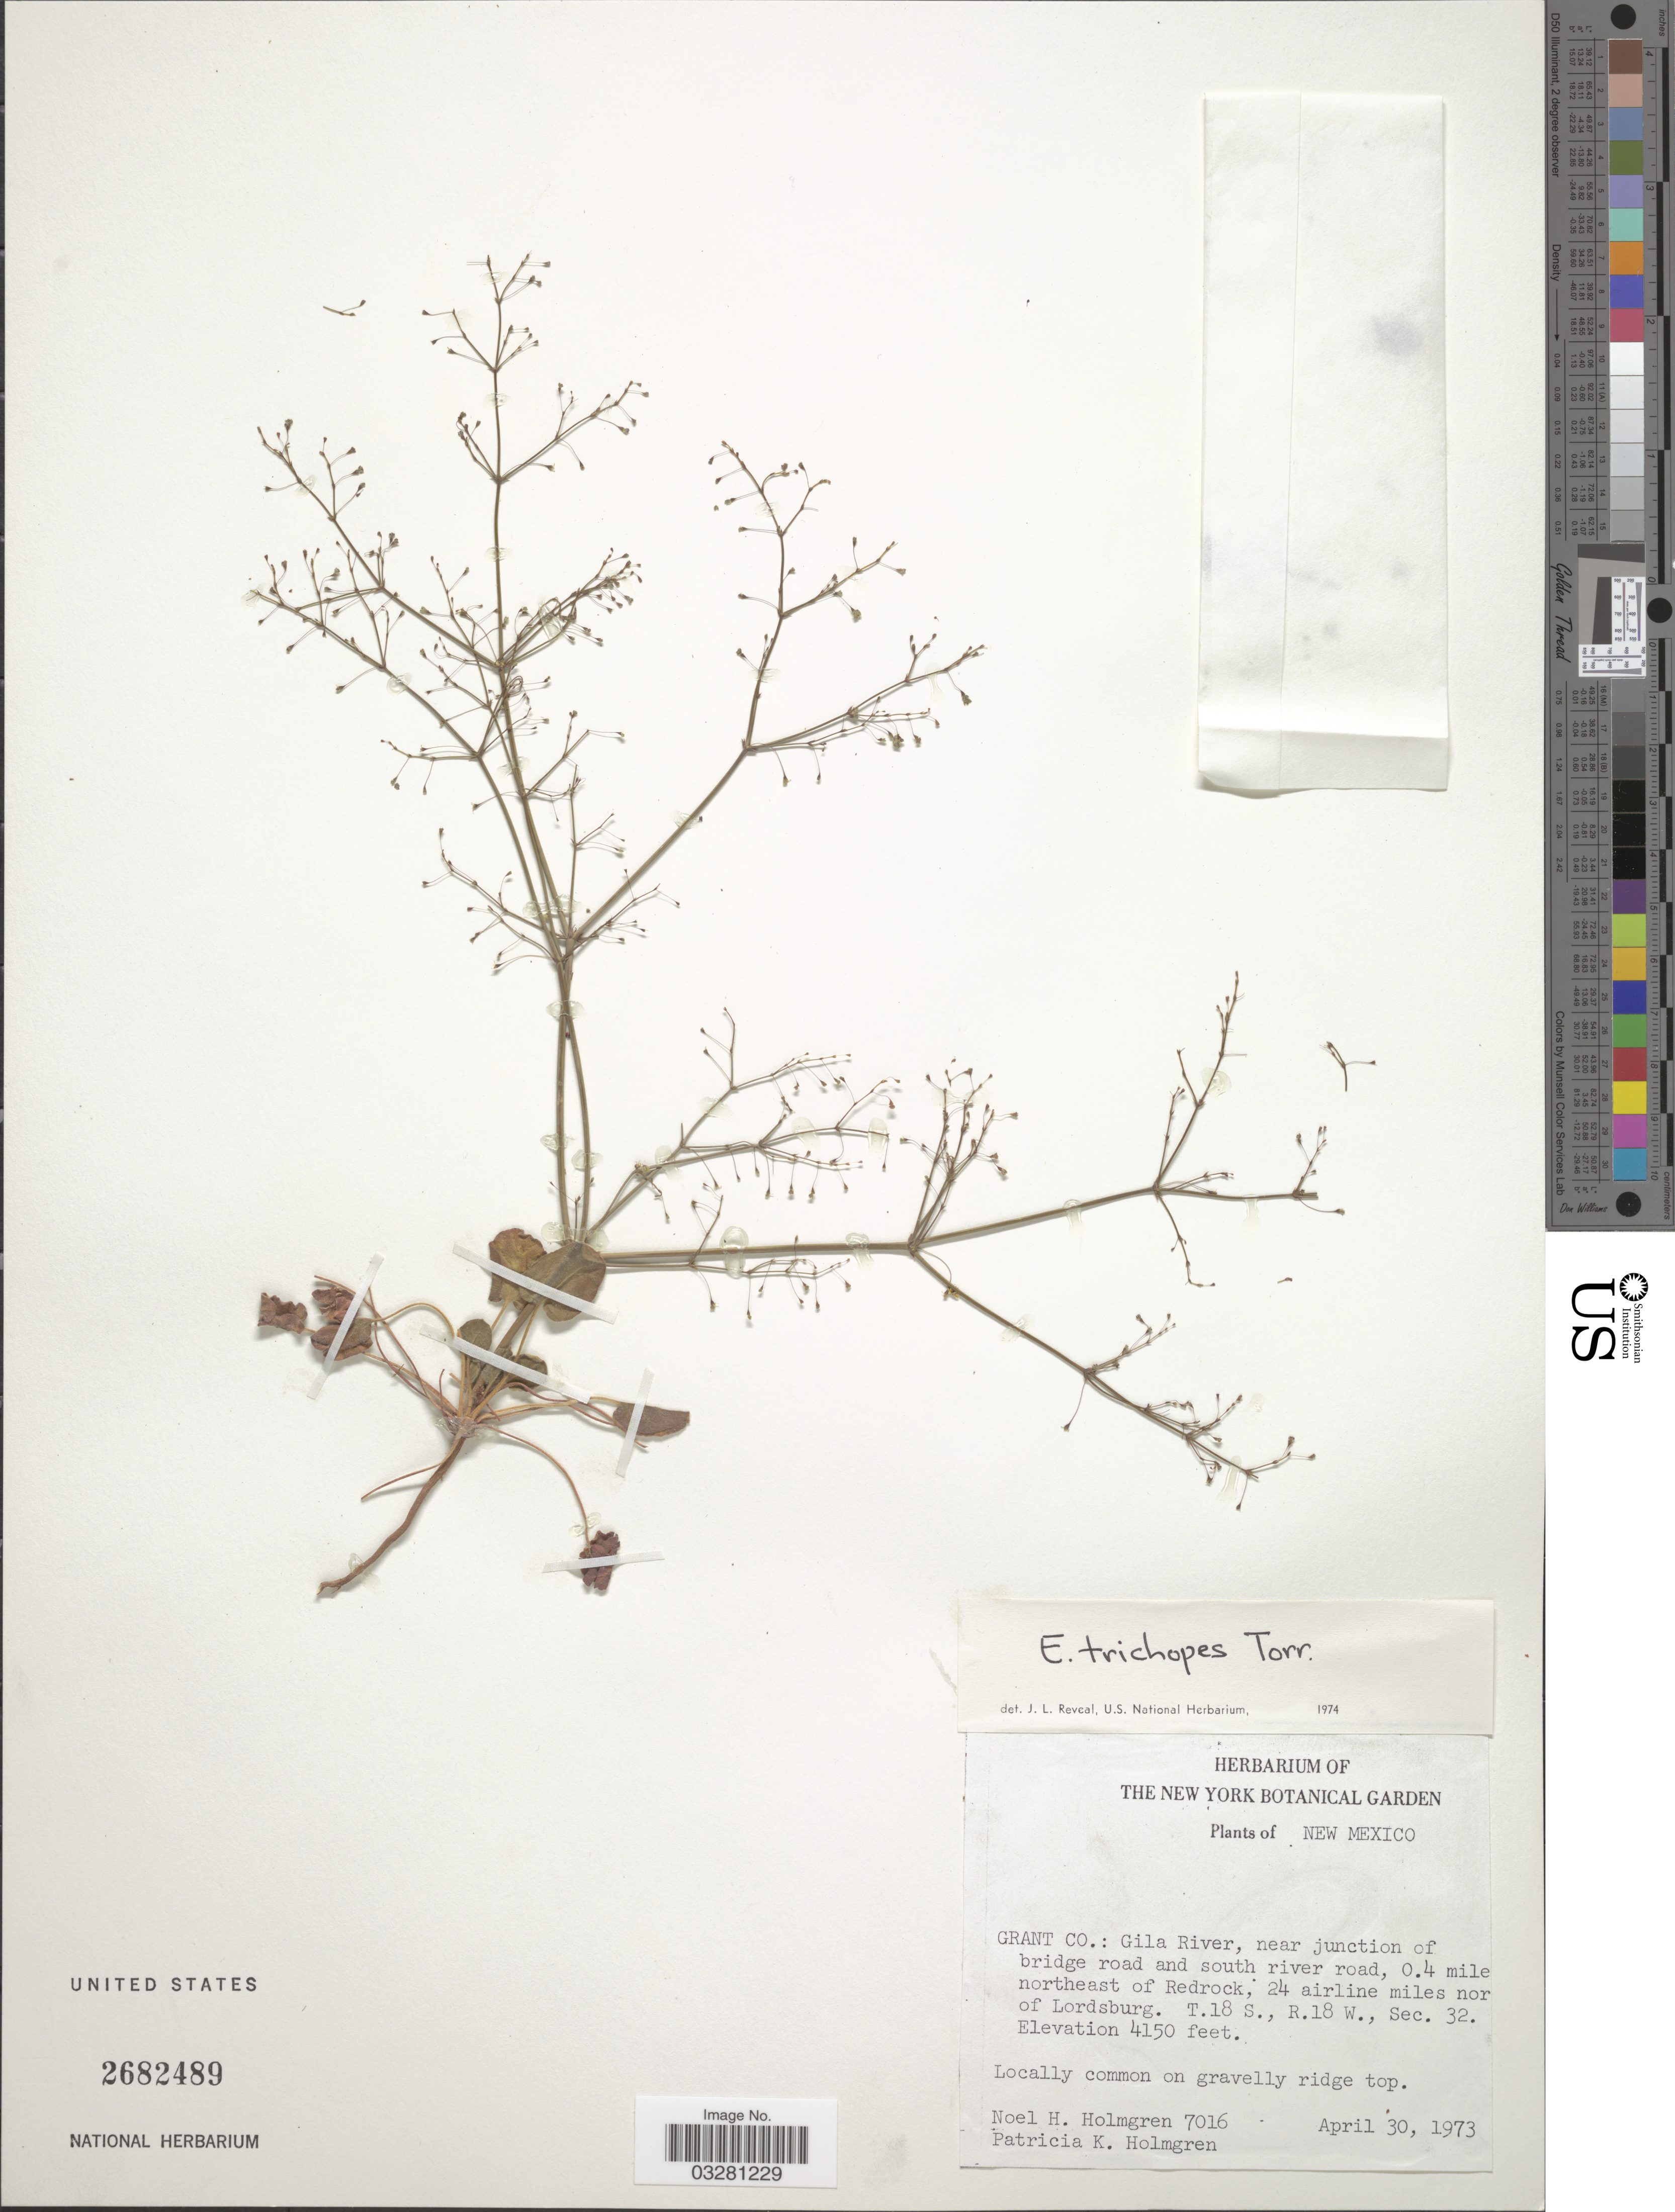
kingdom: Plantae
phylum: Tracheophyta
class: Magnoliopsida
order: Caryophyllales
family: Polygonaceae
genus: Eriogonum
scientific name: Eriogonum trichopes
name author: Torr.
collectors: N. H. Holmgren & P. K. Holmgren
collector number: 7016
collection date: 1973-04-30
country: United States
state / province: New Mexico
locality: Grant Co.: Gila River, near junction of bridge road and south river road, 0.4 mile northeast of Redrock, 24 airline miles nor of Lordsburg. T.18S., R.18W., Sec. 32.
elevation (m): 1265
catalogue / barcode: US 2682489